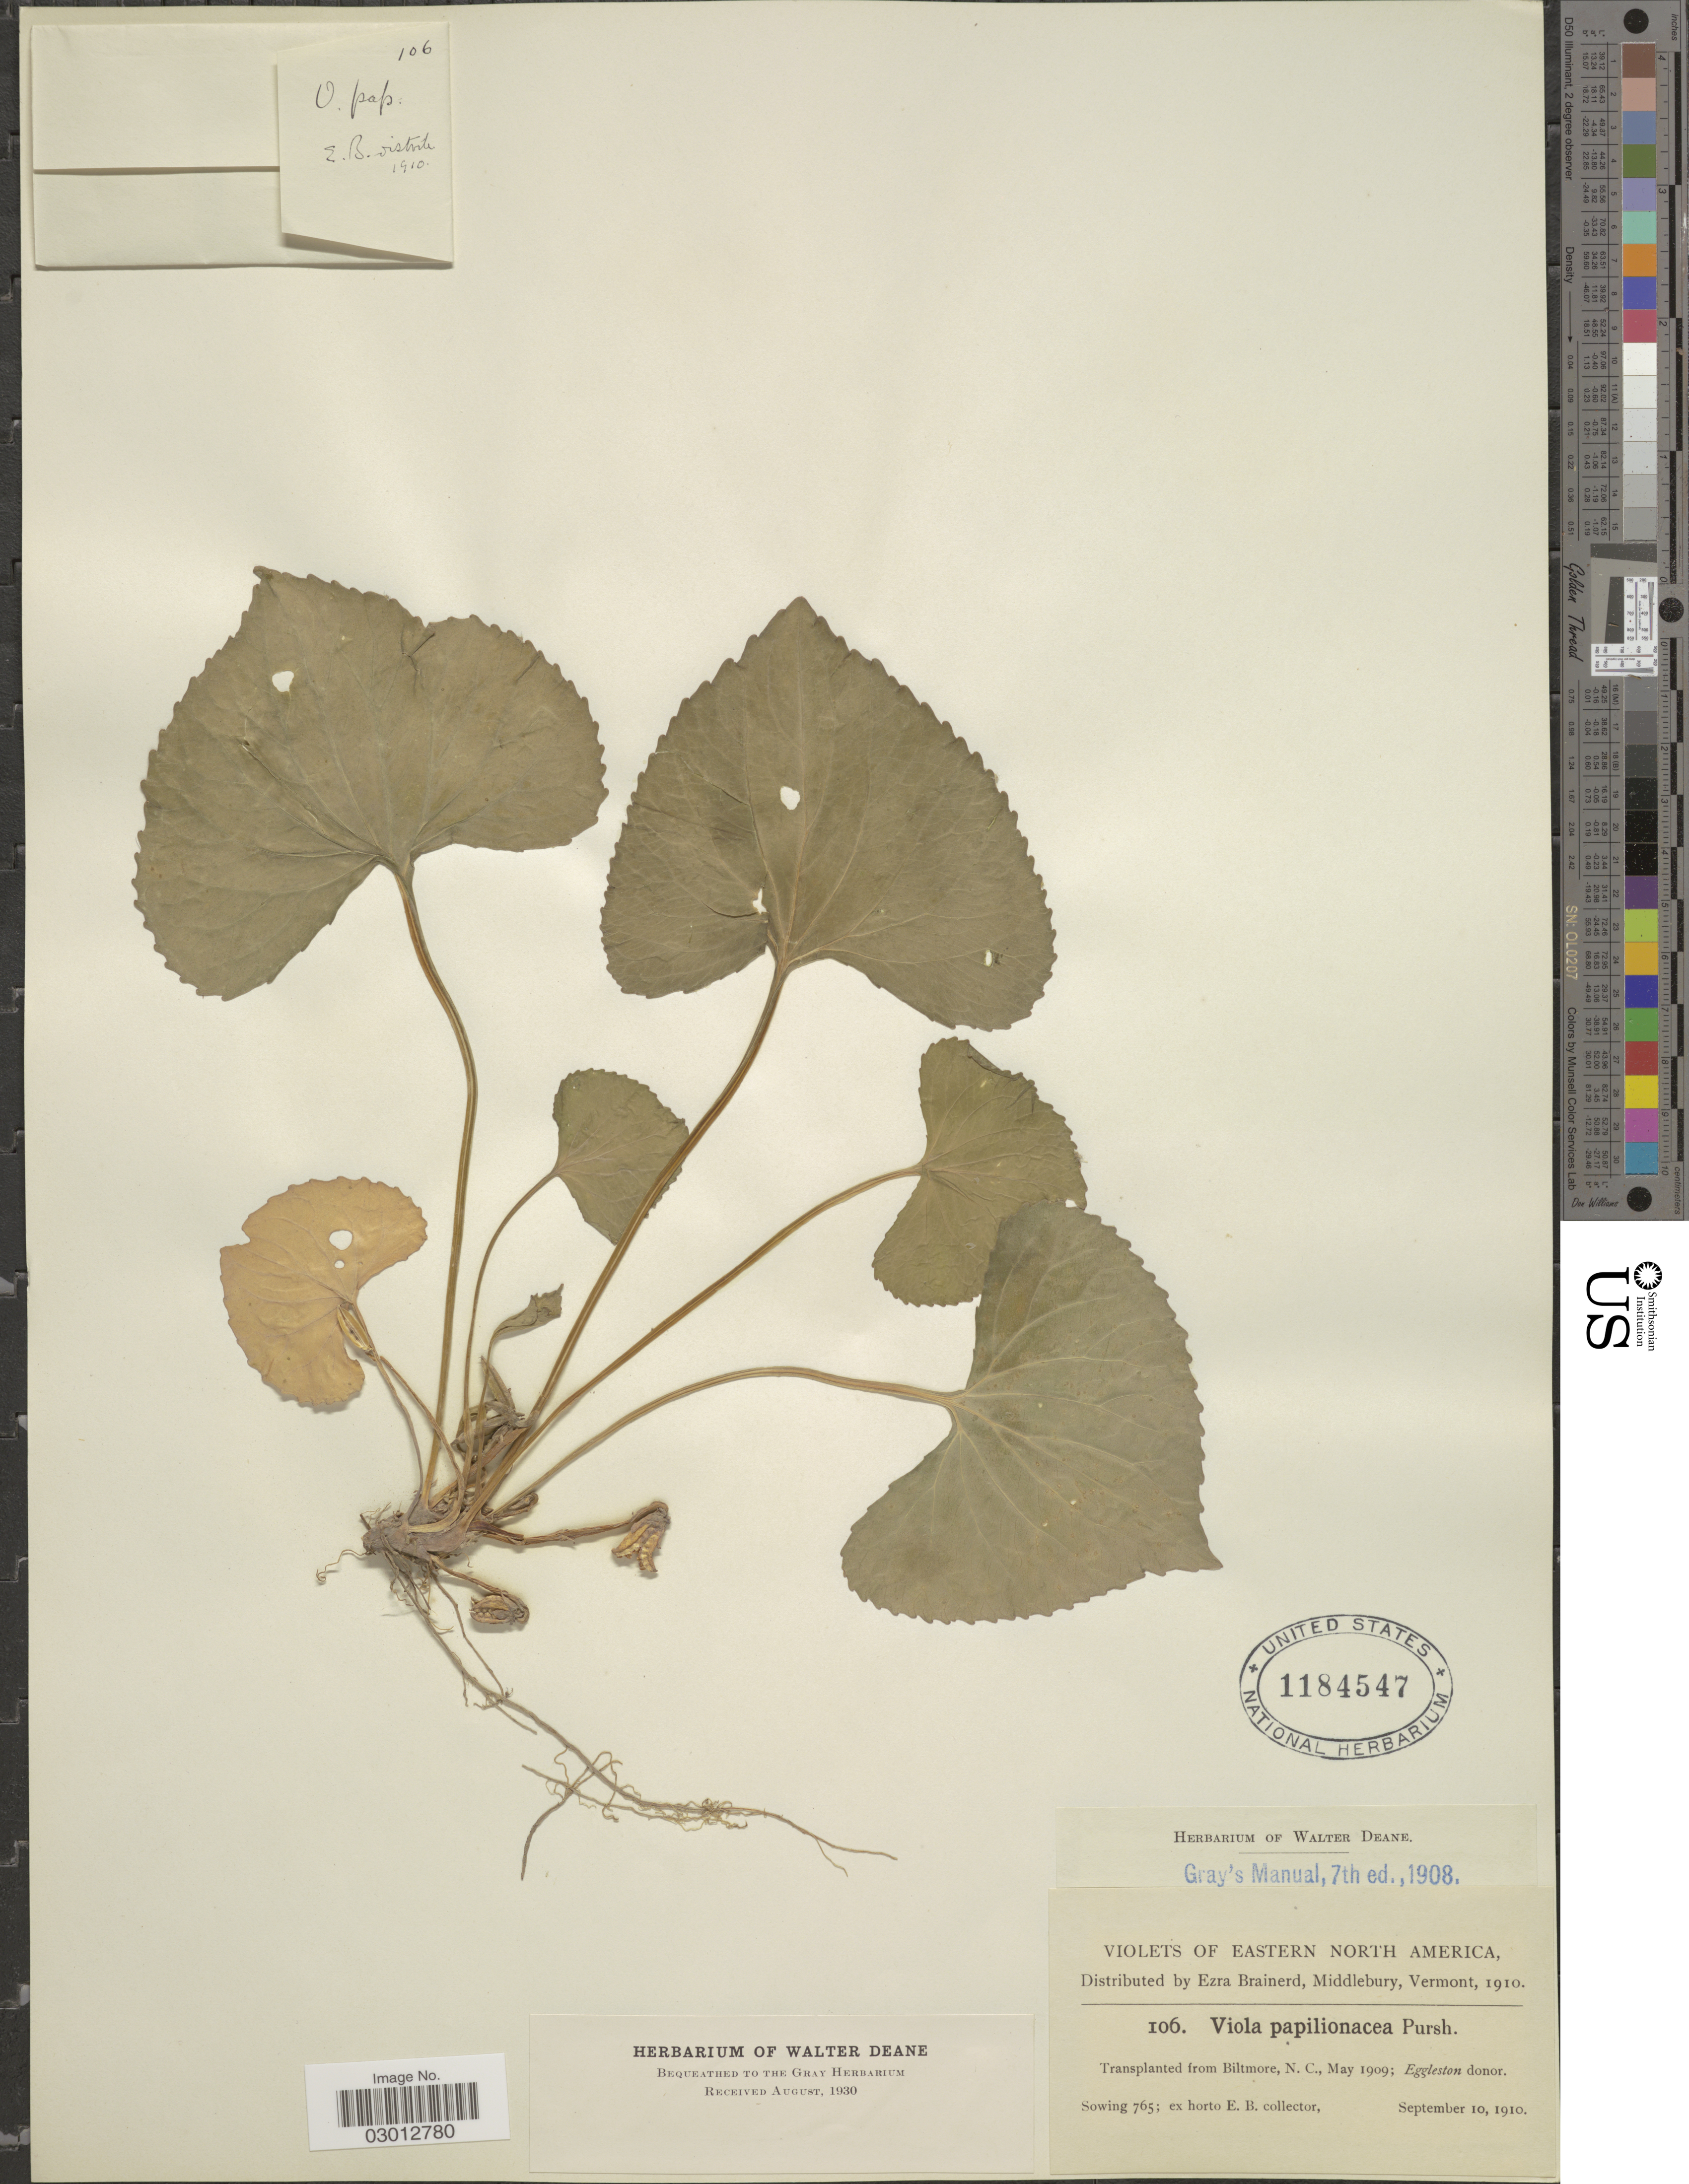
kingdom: Plantae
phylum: Tracheophyta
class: Magnoliopsida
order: Malpighiales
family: Violaceae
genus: Viola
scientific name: Viola papilionacea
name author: Pursh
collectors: ex herb. Ezra Brainerd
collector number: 106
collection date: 1910-09-10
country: United States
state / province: North Carolina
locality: Eastern North America. Transplanted from Biltmore, N. C.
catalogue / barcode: US 1184547